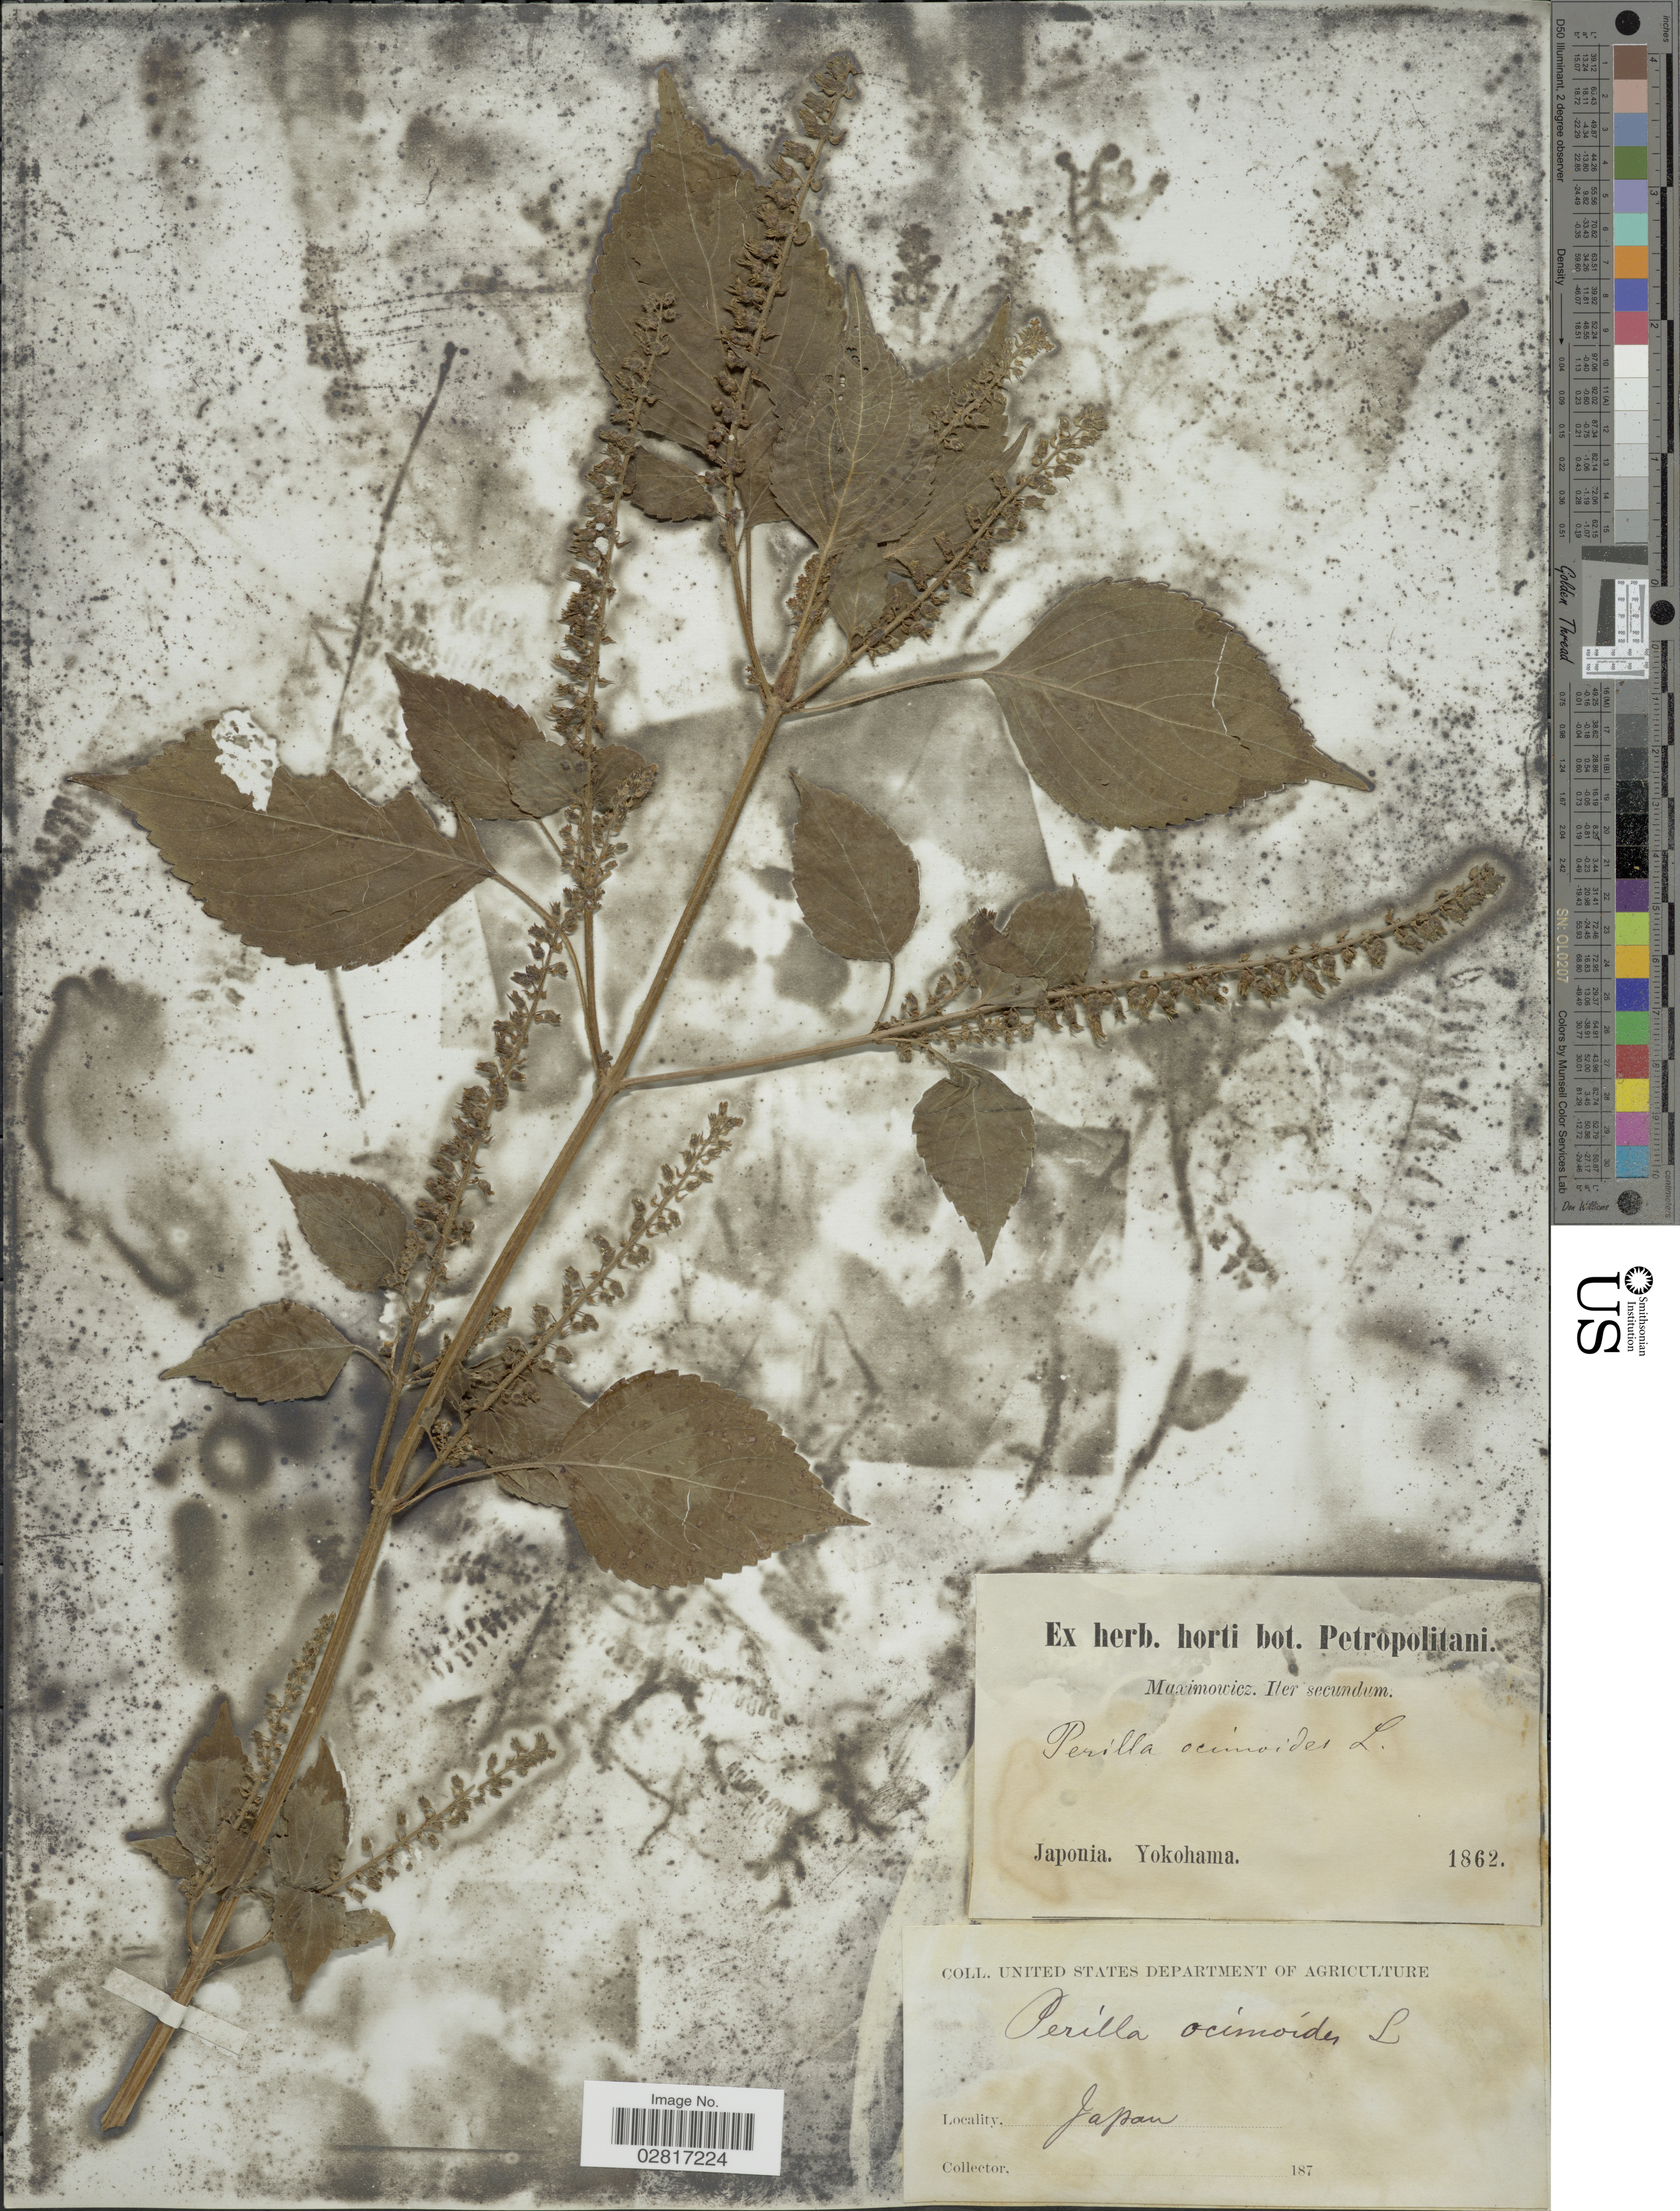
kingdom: Plantae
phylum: Tracheophyta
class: Magnoliopsida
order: Lamiales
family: Lamiaceae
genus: Perilla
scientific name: Perilla frutescens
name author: (L.) Britton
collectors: Maximowicz, --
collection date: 1862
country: Japan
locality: Yokohama